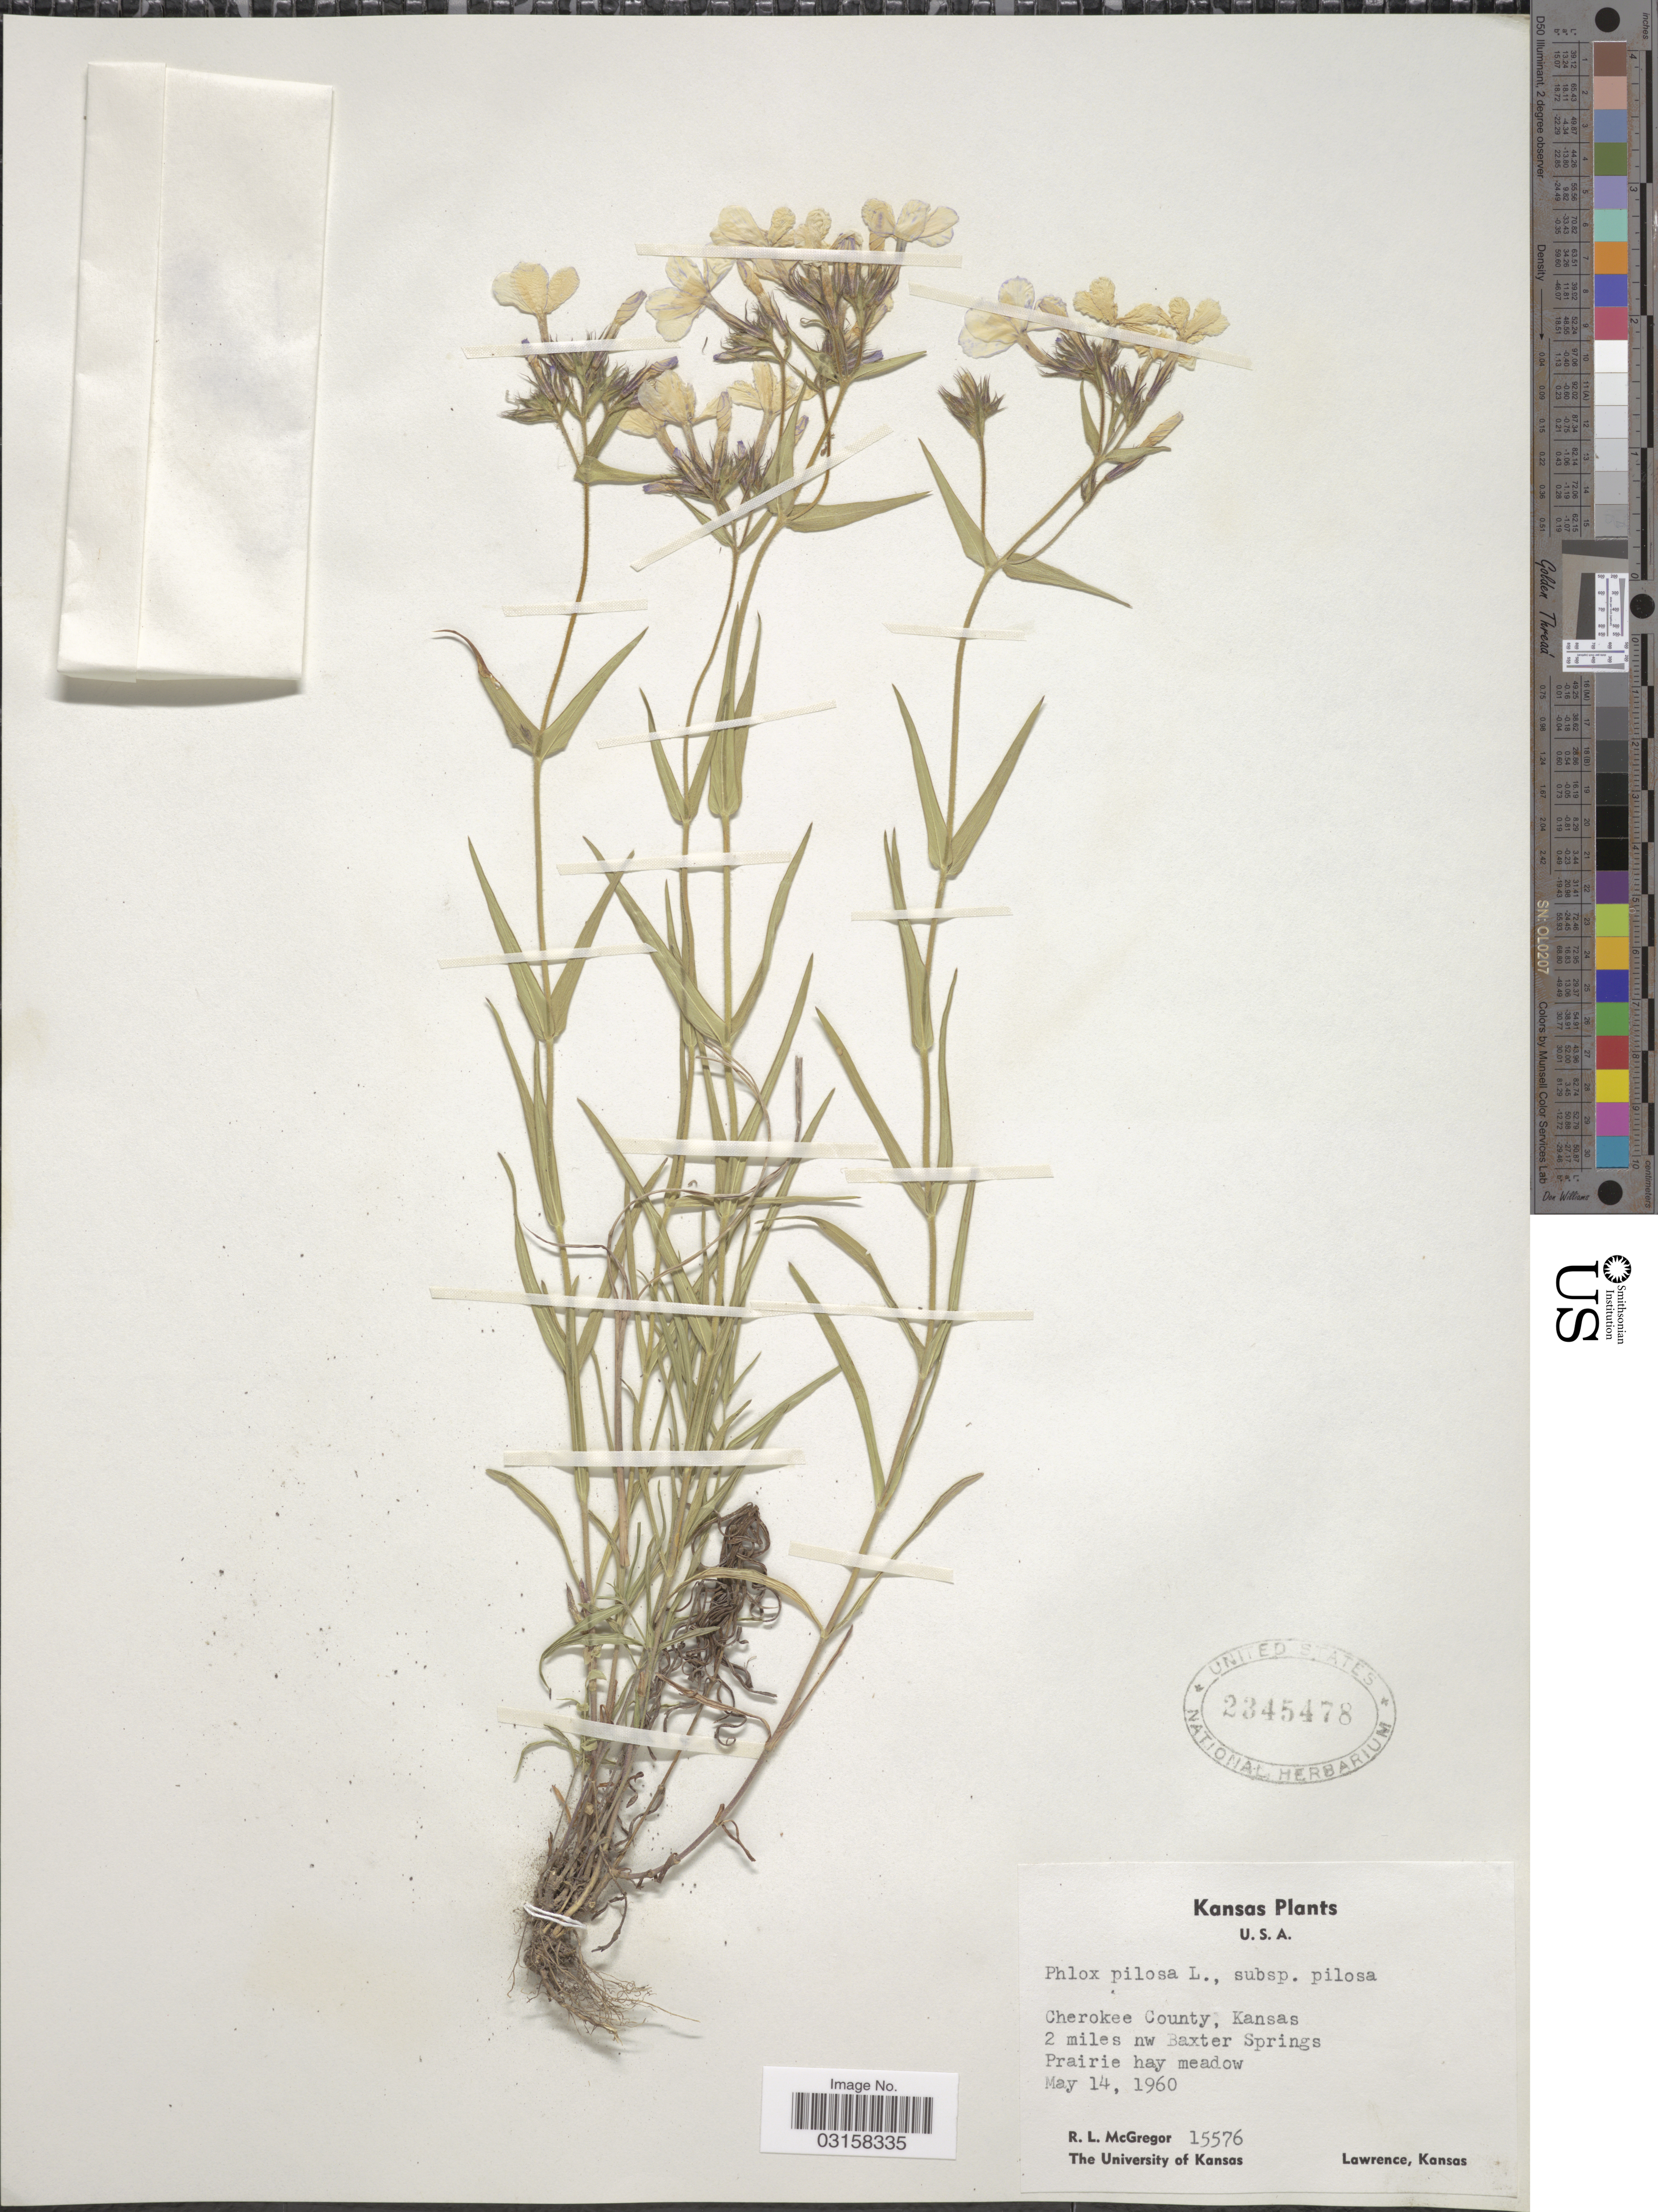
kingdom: Plantae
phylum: Tracheophyta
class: Magnoliopsida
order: Ericales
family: Polemoniaceae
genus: Phlox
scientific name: Phlox pilosa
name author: L.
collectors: R. McGregor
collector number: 15576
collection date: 1960-05-14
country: United States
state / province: Kansas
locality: Cherokee County, Kansas 2 miles nw Baxter Springs.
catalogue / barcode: US 2345478